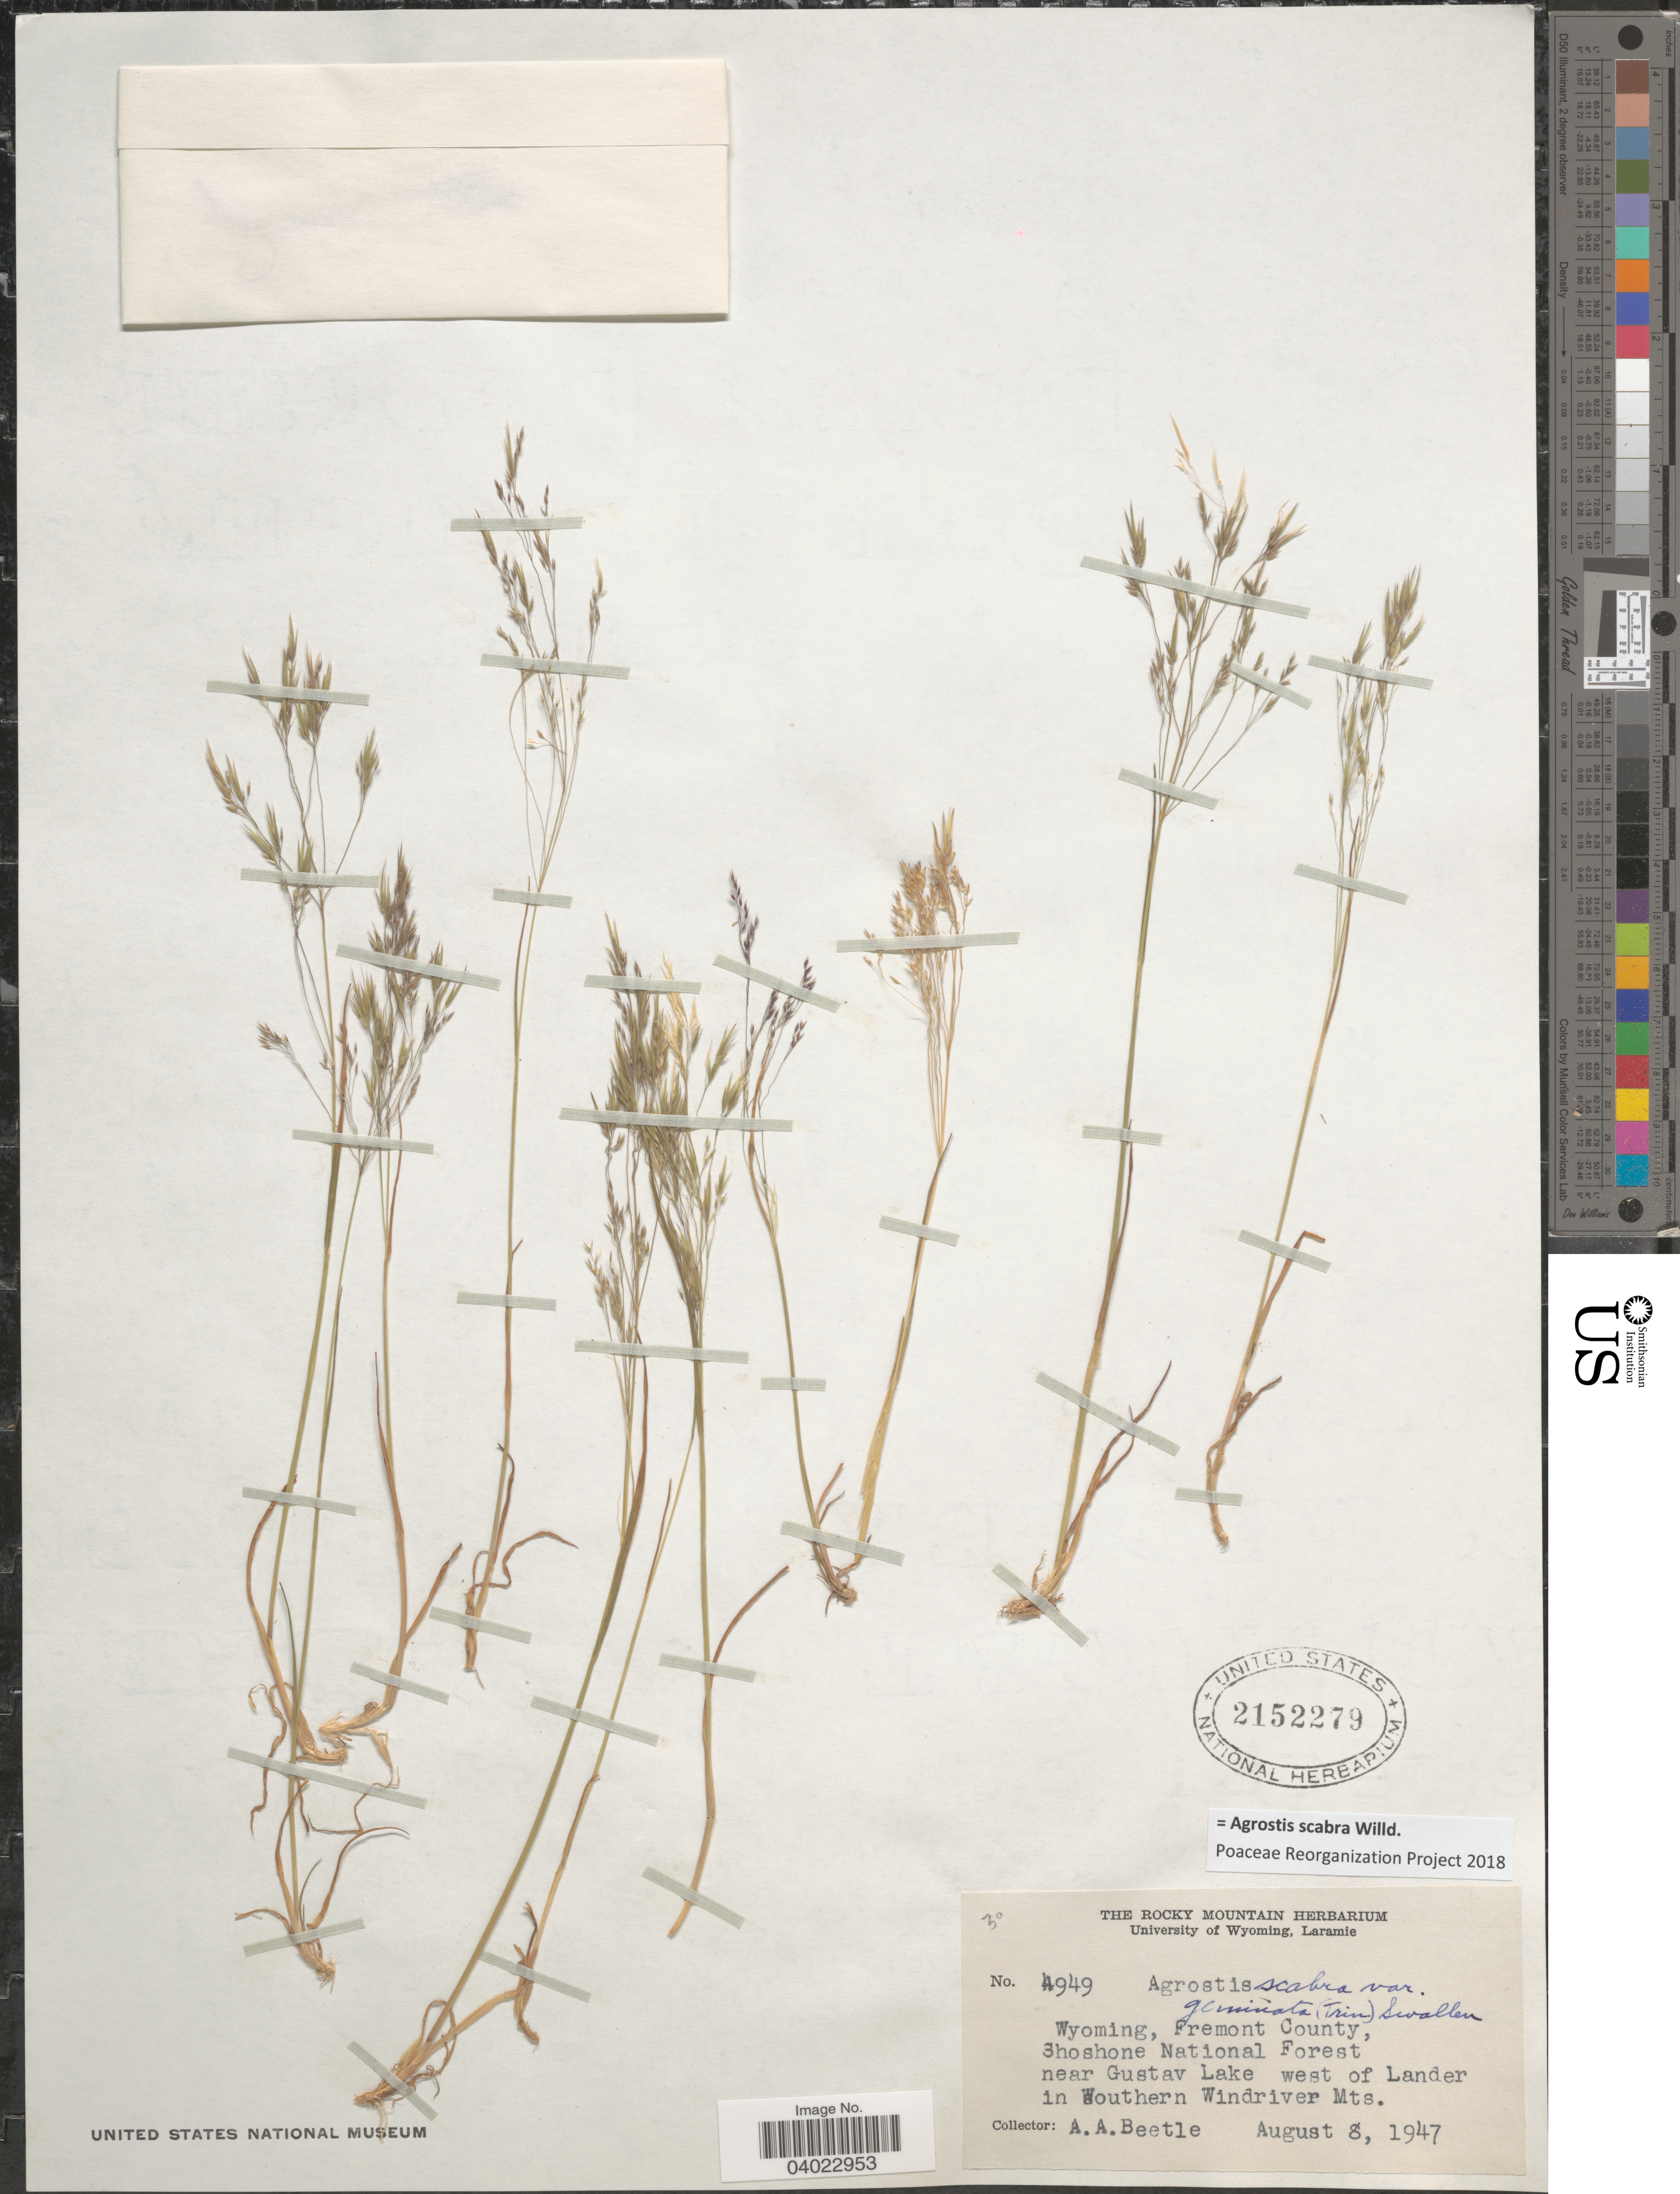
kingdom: Plantae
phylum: Tracheophyta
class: Liliopsida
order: Poales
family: Poaceae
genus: Agrostis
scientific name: Agrostis scabra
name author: Willd.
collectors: A. A. Beetle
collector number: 4949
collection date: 1947-08-08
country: United States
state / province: Wyoming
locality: Fremont County, Shoshone National Forest near Gustav Lake west of Lander in southern Windriver Mts.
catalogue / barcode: US 2152279